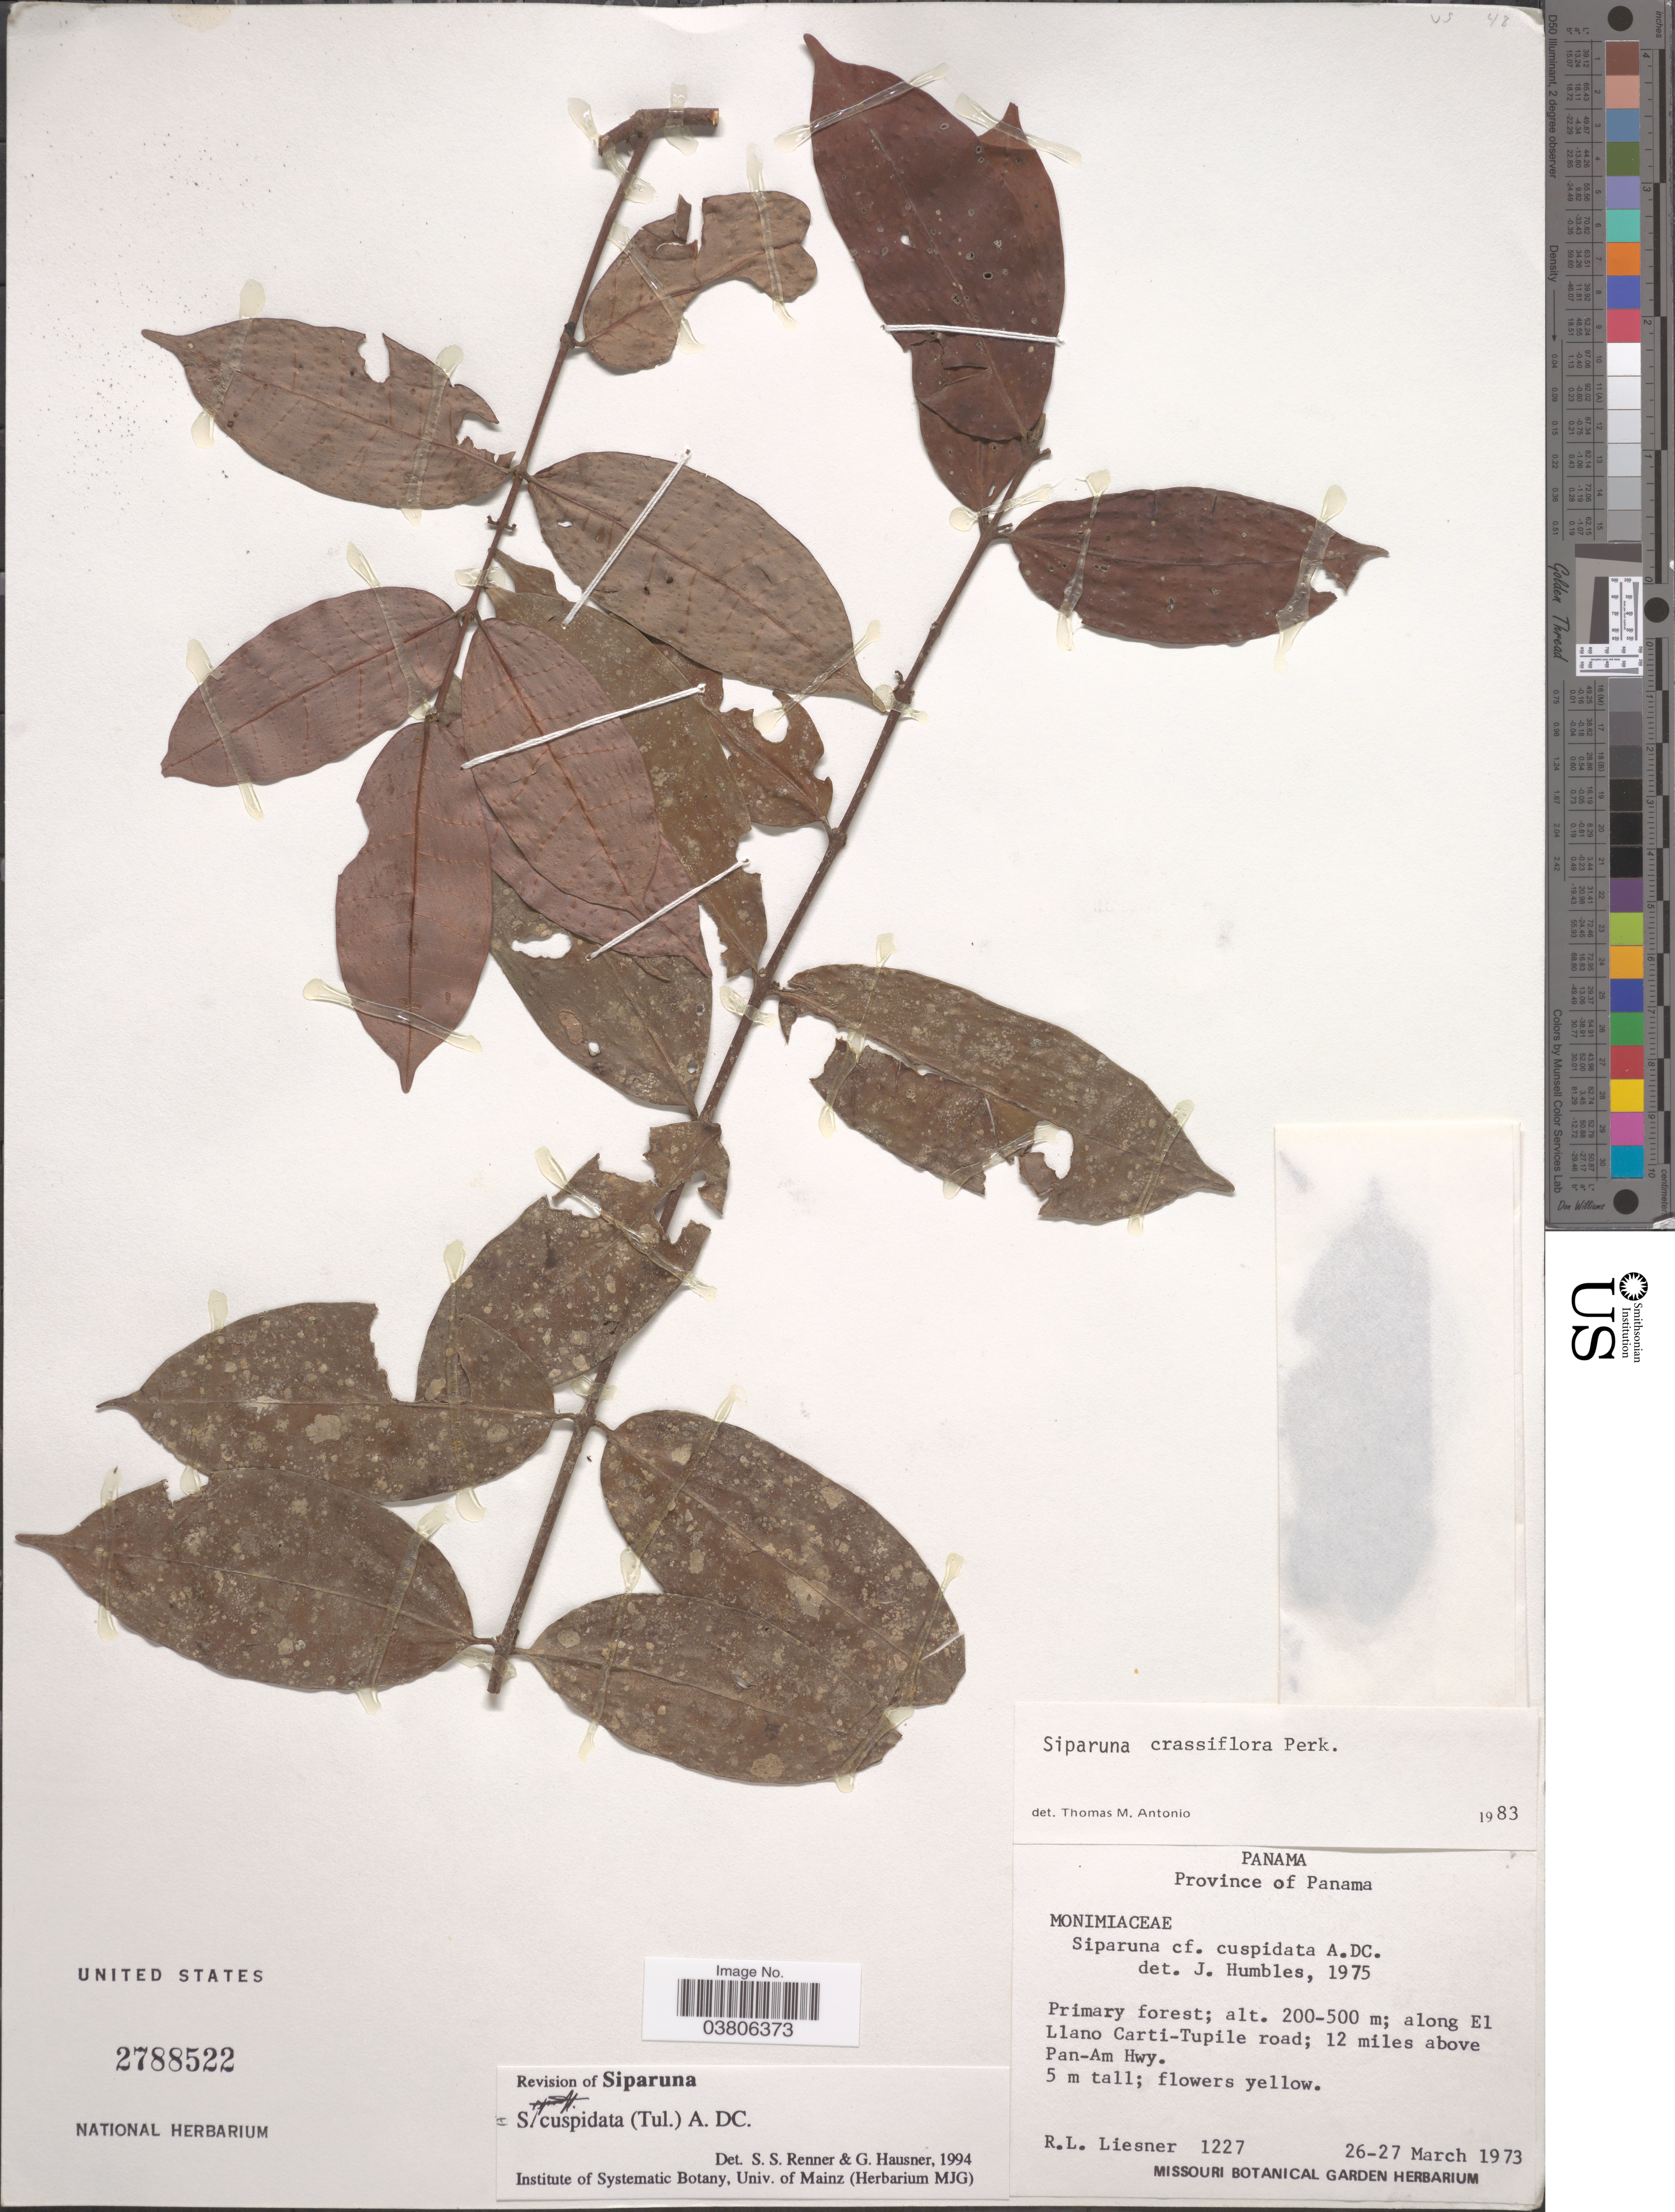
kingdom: Plantae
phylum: Tracheophyta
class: Magnoliopsida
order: Laurales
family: Siparunaceae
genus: Siparuna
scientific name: Siparuna cuspidata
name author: (Tul.) A. DC.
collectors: R. L. Liesner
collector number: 1227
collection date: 1973-03-26/1973-03-27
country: Panama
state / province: Panamá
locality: Along El Llano Carti-Tupile road; 12 miles above Pan-Am Hwy.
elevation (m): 200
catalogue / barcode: US 2788522